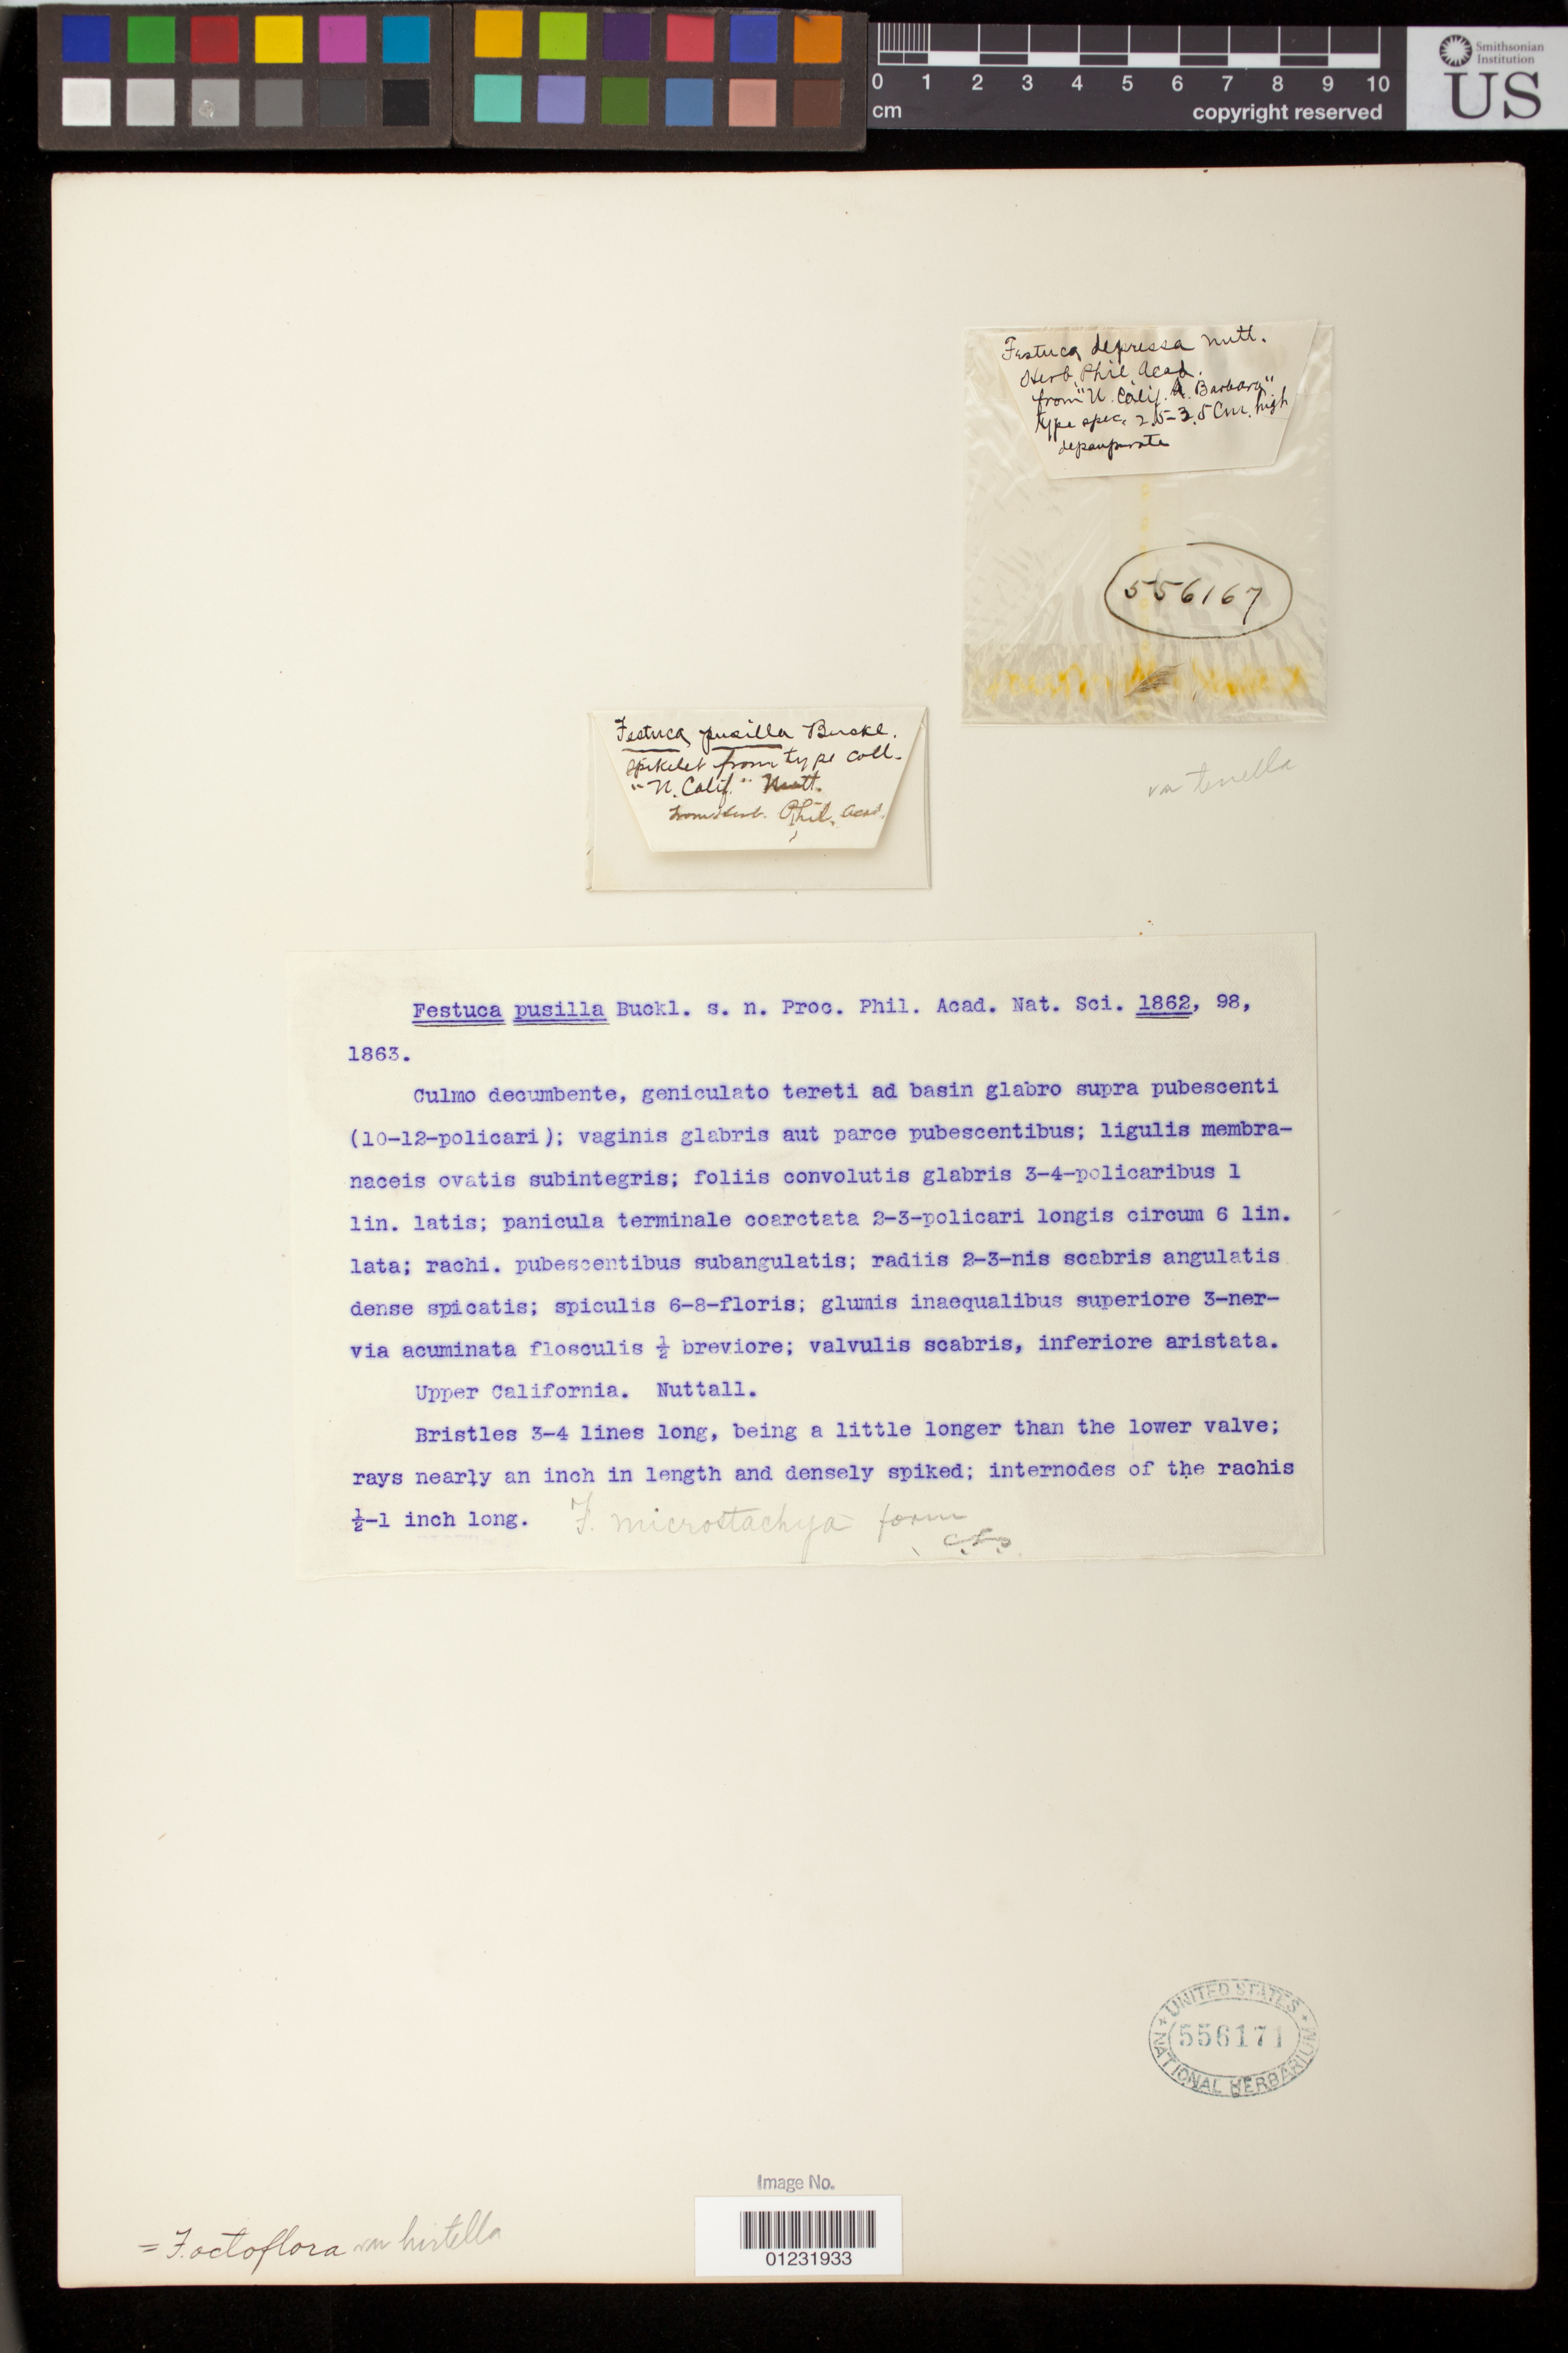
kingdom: Plantae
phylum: Tracheophyta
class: Liliopsida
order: Poales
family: Poaceae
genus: Festuca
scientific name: Festuca pusilla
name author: Buckley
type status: Type Fragment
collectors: T. Nuttall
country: United States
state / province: California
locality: Upper California.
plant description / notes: Fragmentary material of type specimen ex herb. Phil. Acad.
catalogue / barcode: US 556171